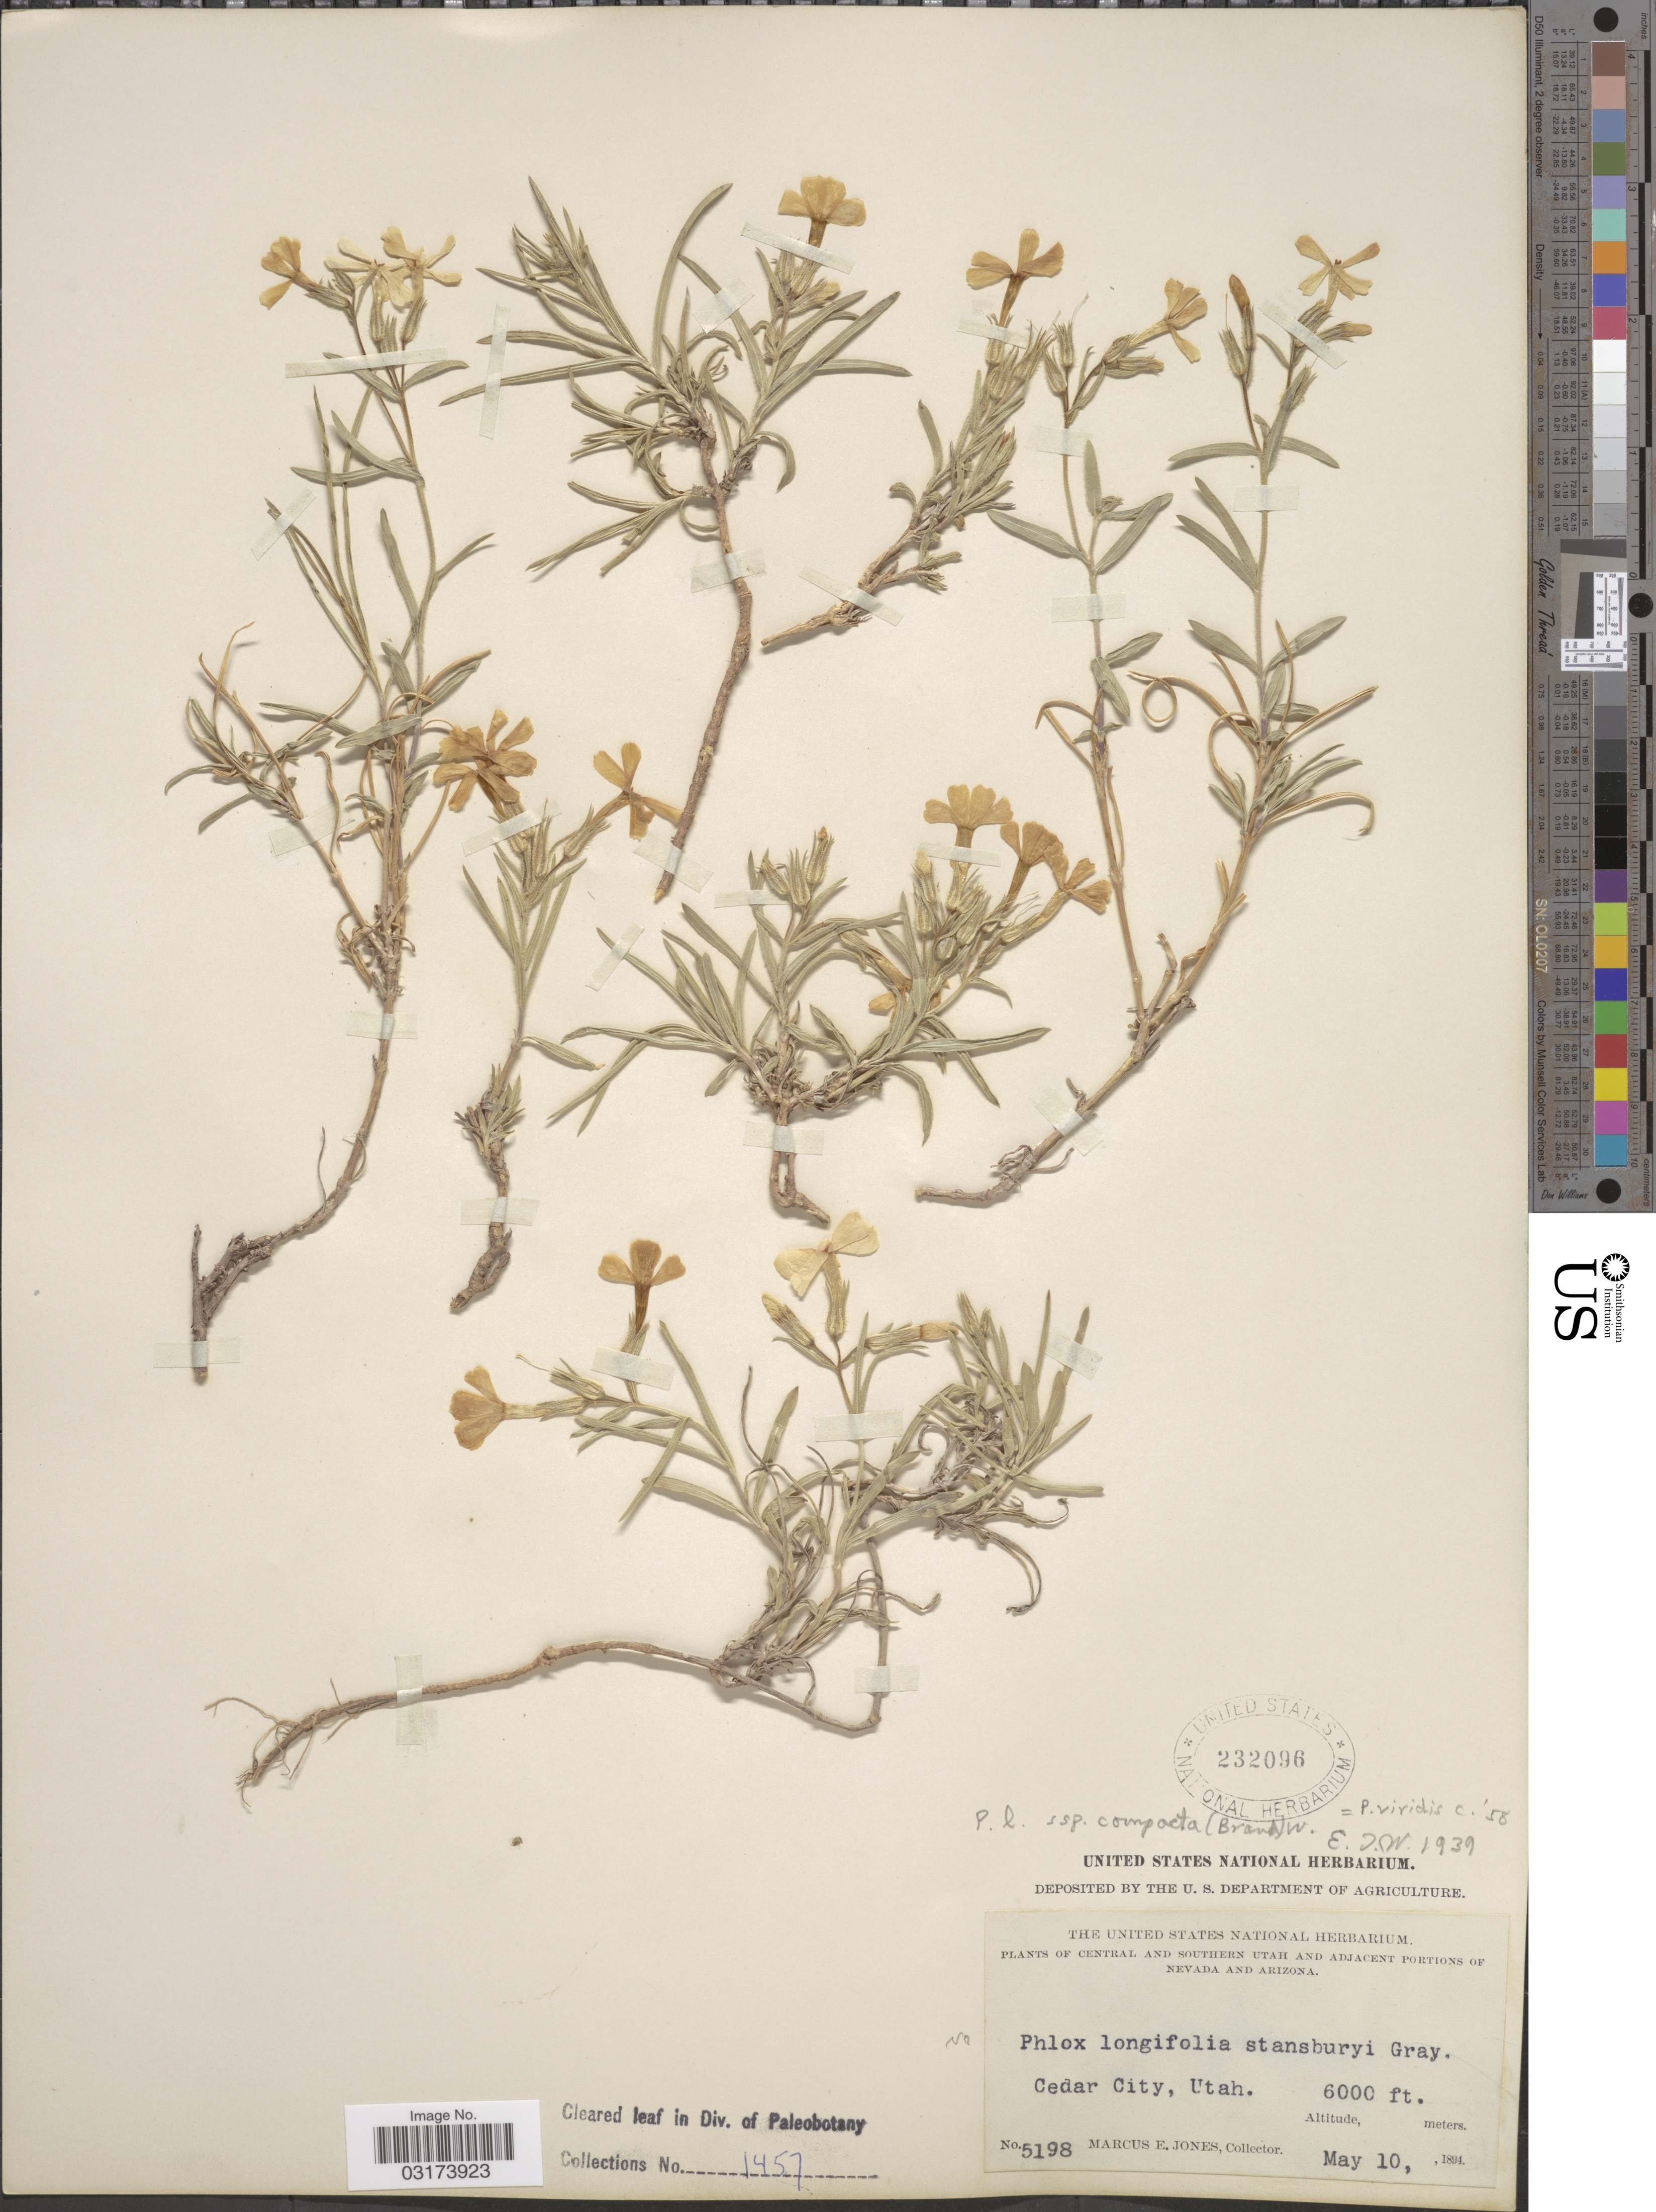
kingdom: Plantae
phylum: Tracheophyta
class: Magnoliopsida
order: Ericales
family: Polemoniaceae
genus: Phlox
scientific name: Phlox longifolia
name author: Nutt.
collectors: M. E. Jones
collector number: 5198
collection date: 1894-05-10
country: United States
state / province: Utah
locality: Central and Southern Utah, Cedar City.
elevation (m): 1829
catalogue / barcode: US 232096